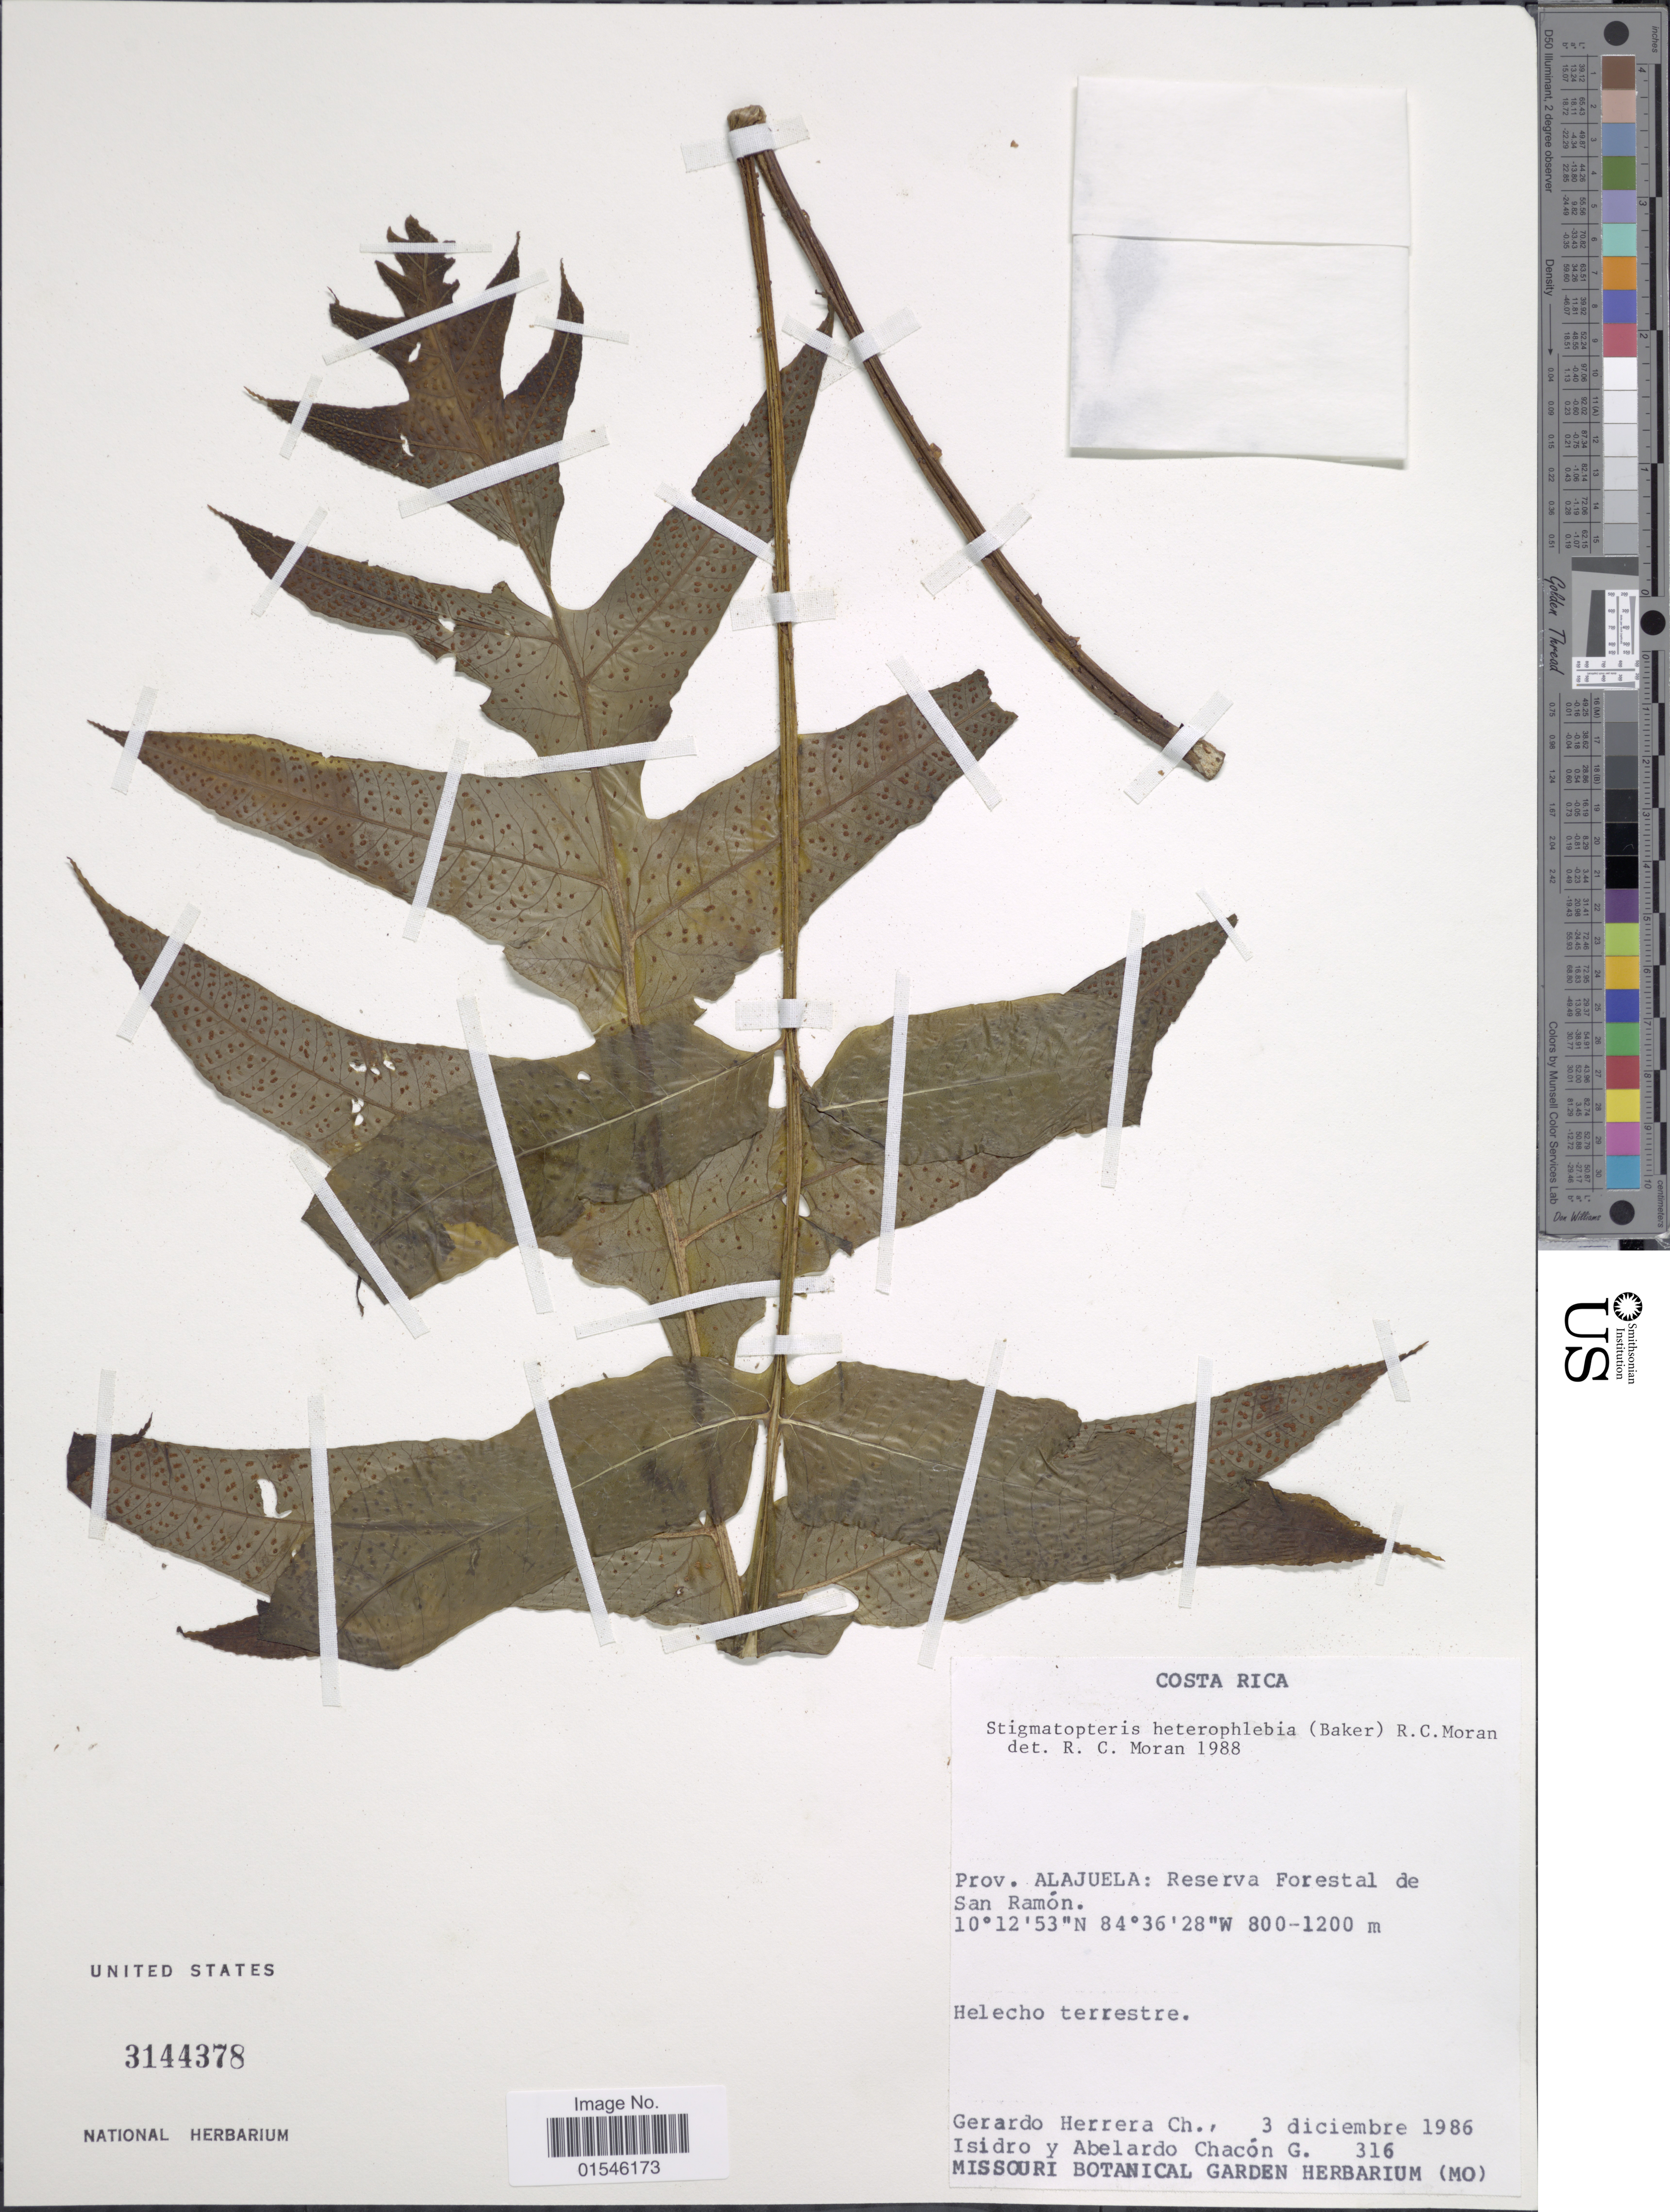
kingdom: Plantae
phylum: Tracheophyta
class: Polypodiopsida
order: Polypodiales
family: Dryopteridaceae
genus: Stigmatopteris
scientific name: Stigmatopteris heterophlebia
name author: (Baker) R.C. Moran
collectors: G. Herrera Ch., I. Chacón G. & A. Chacón G.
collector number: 316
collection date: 1986-12-03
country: Costa Rica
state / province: Alajuela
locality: Reserva Forestal de San Ramón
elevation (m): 800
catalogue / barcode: US 3144378